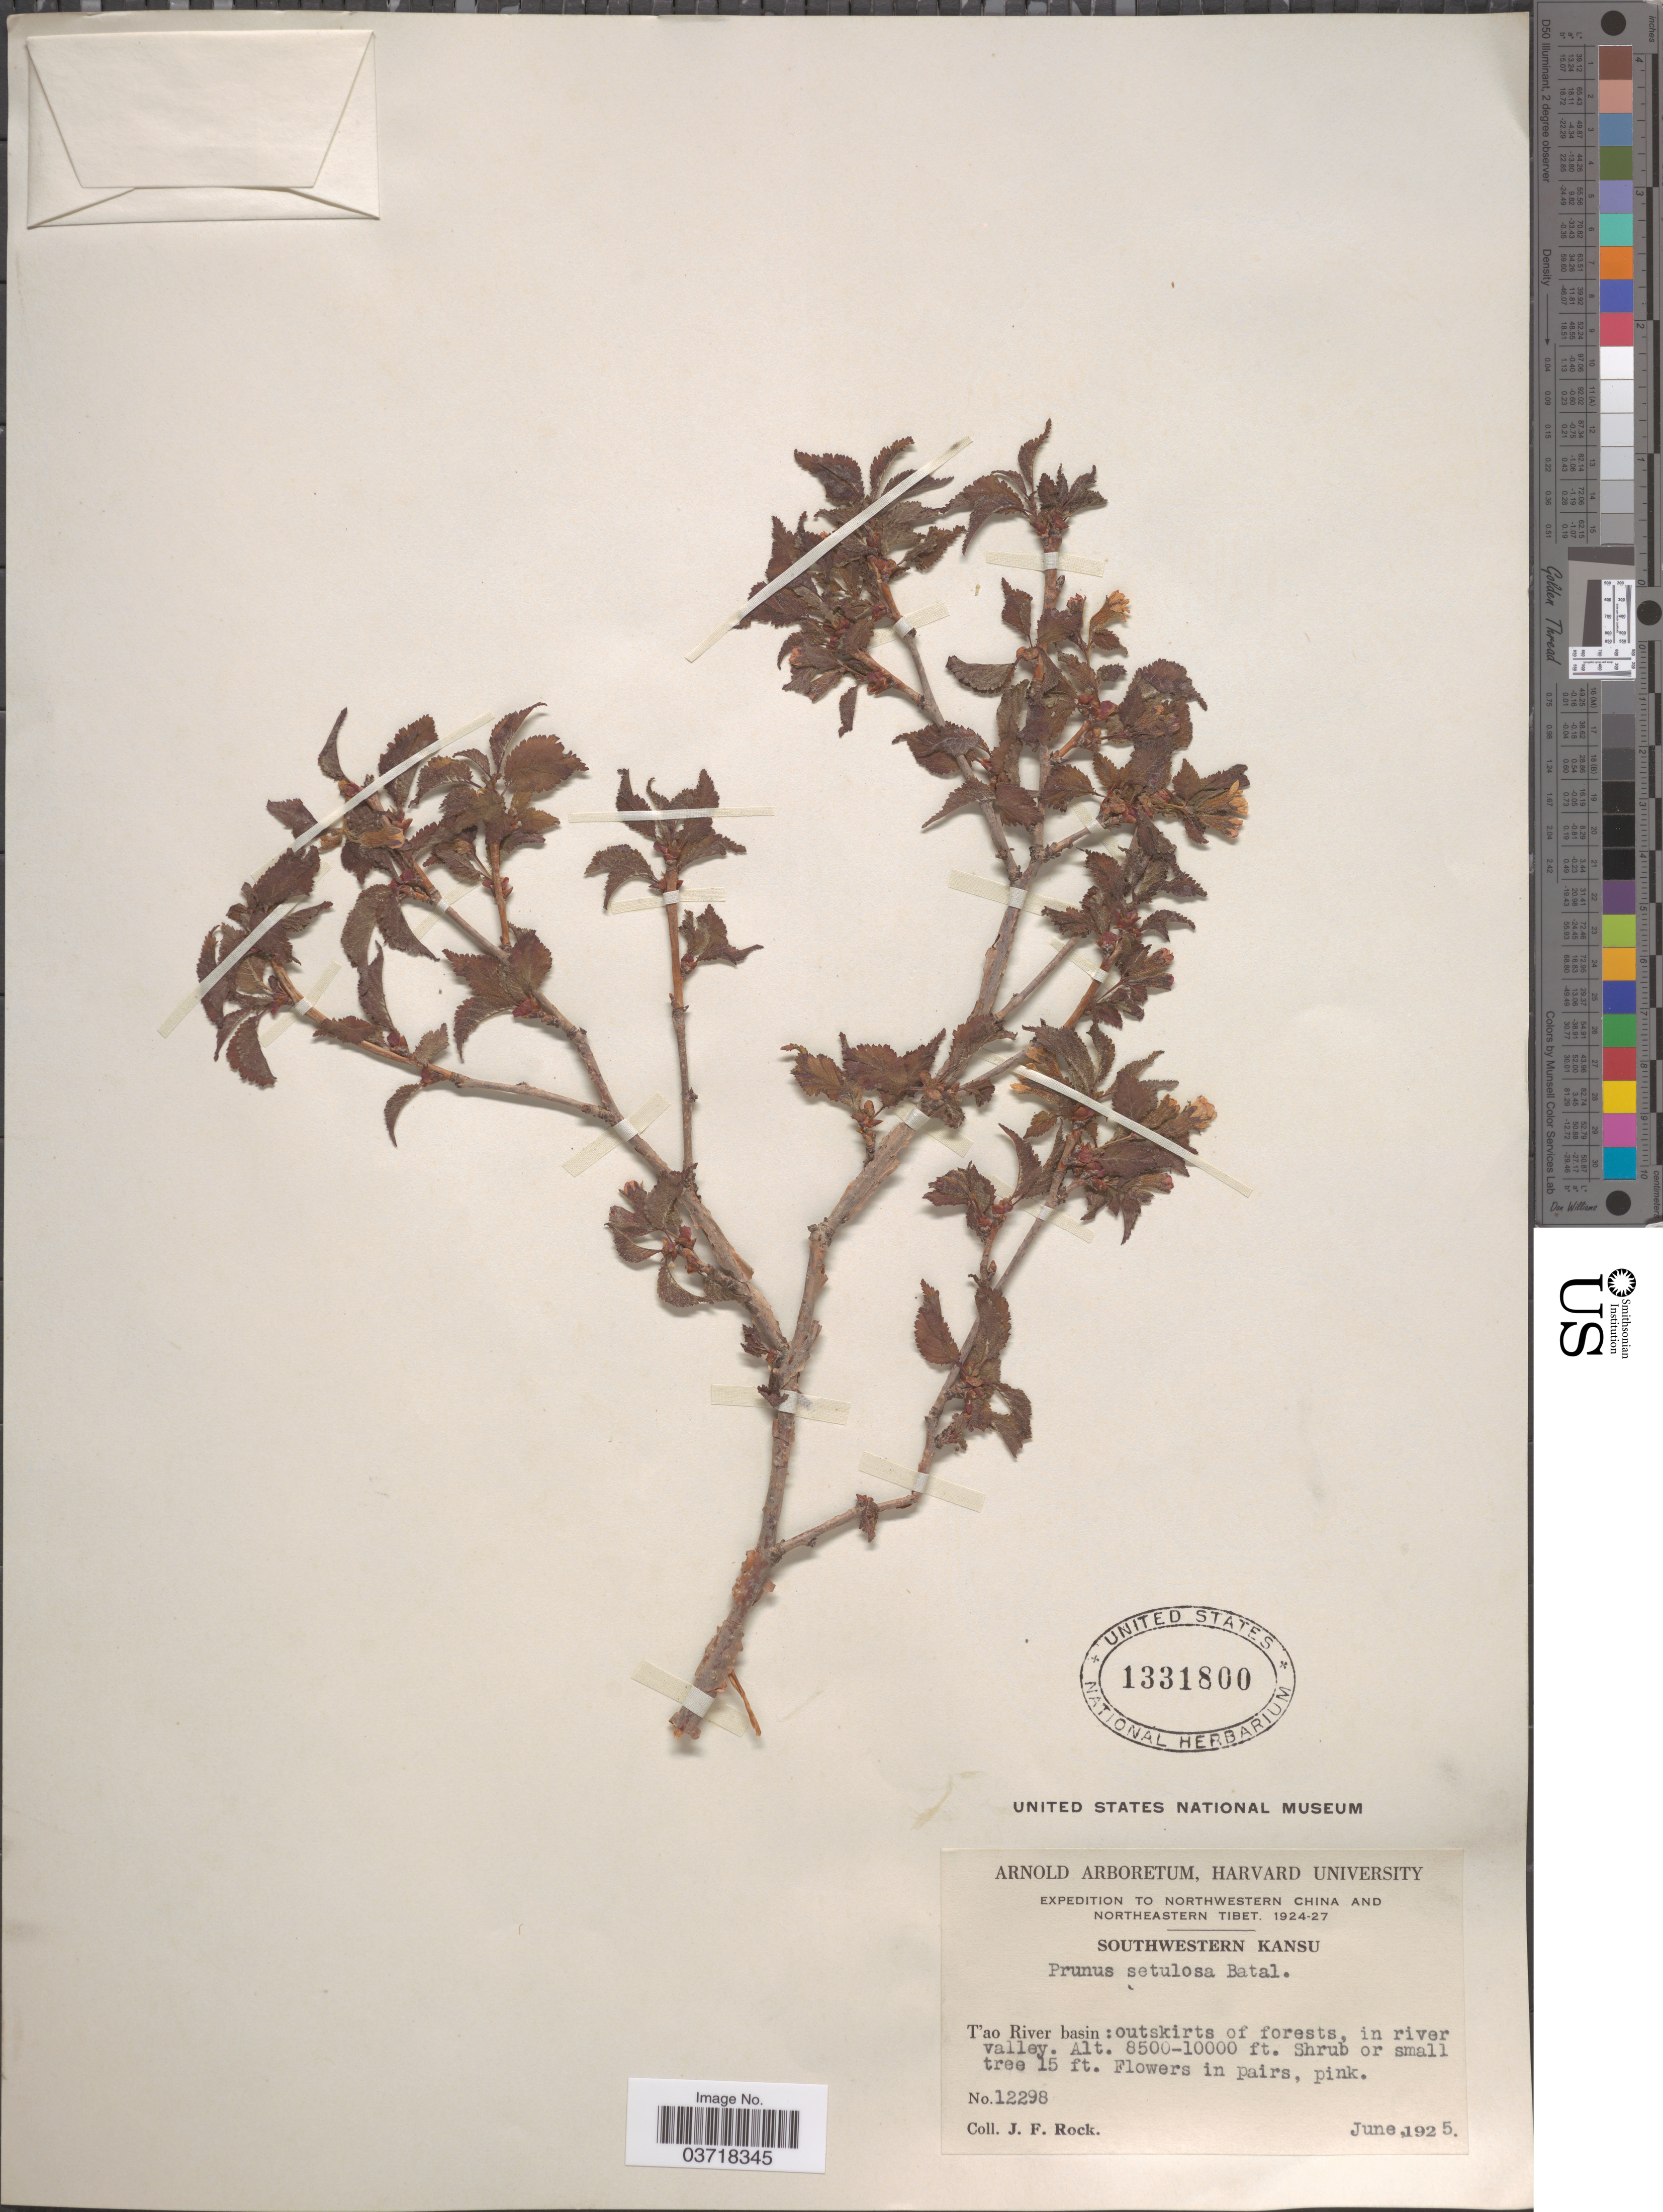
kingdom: Plantae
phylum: Tracheophyta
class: Magnoliopsida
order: Rosales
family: Rosaceae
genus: Prunus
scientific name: Prunus setulosa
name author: Batalin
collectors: J. Rock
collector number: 12298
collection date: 1925-06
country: China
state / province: Gansu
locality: Northwestern China. Southwestern Kansu. T'ao River basin: outskirts of forests, in river valley.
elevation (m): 2591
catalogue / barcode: US 1331800